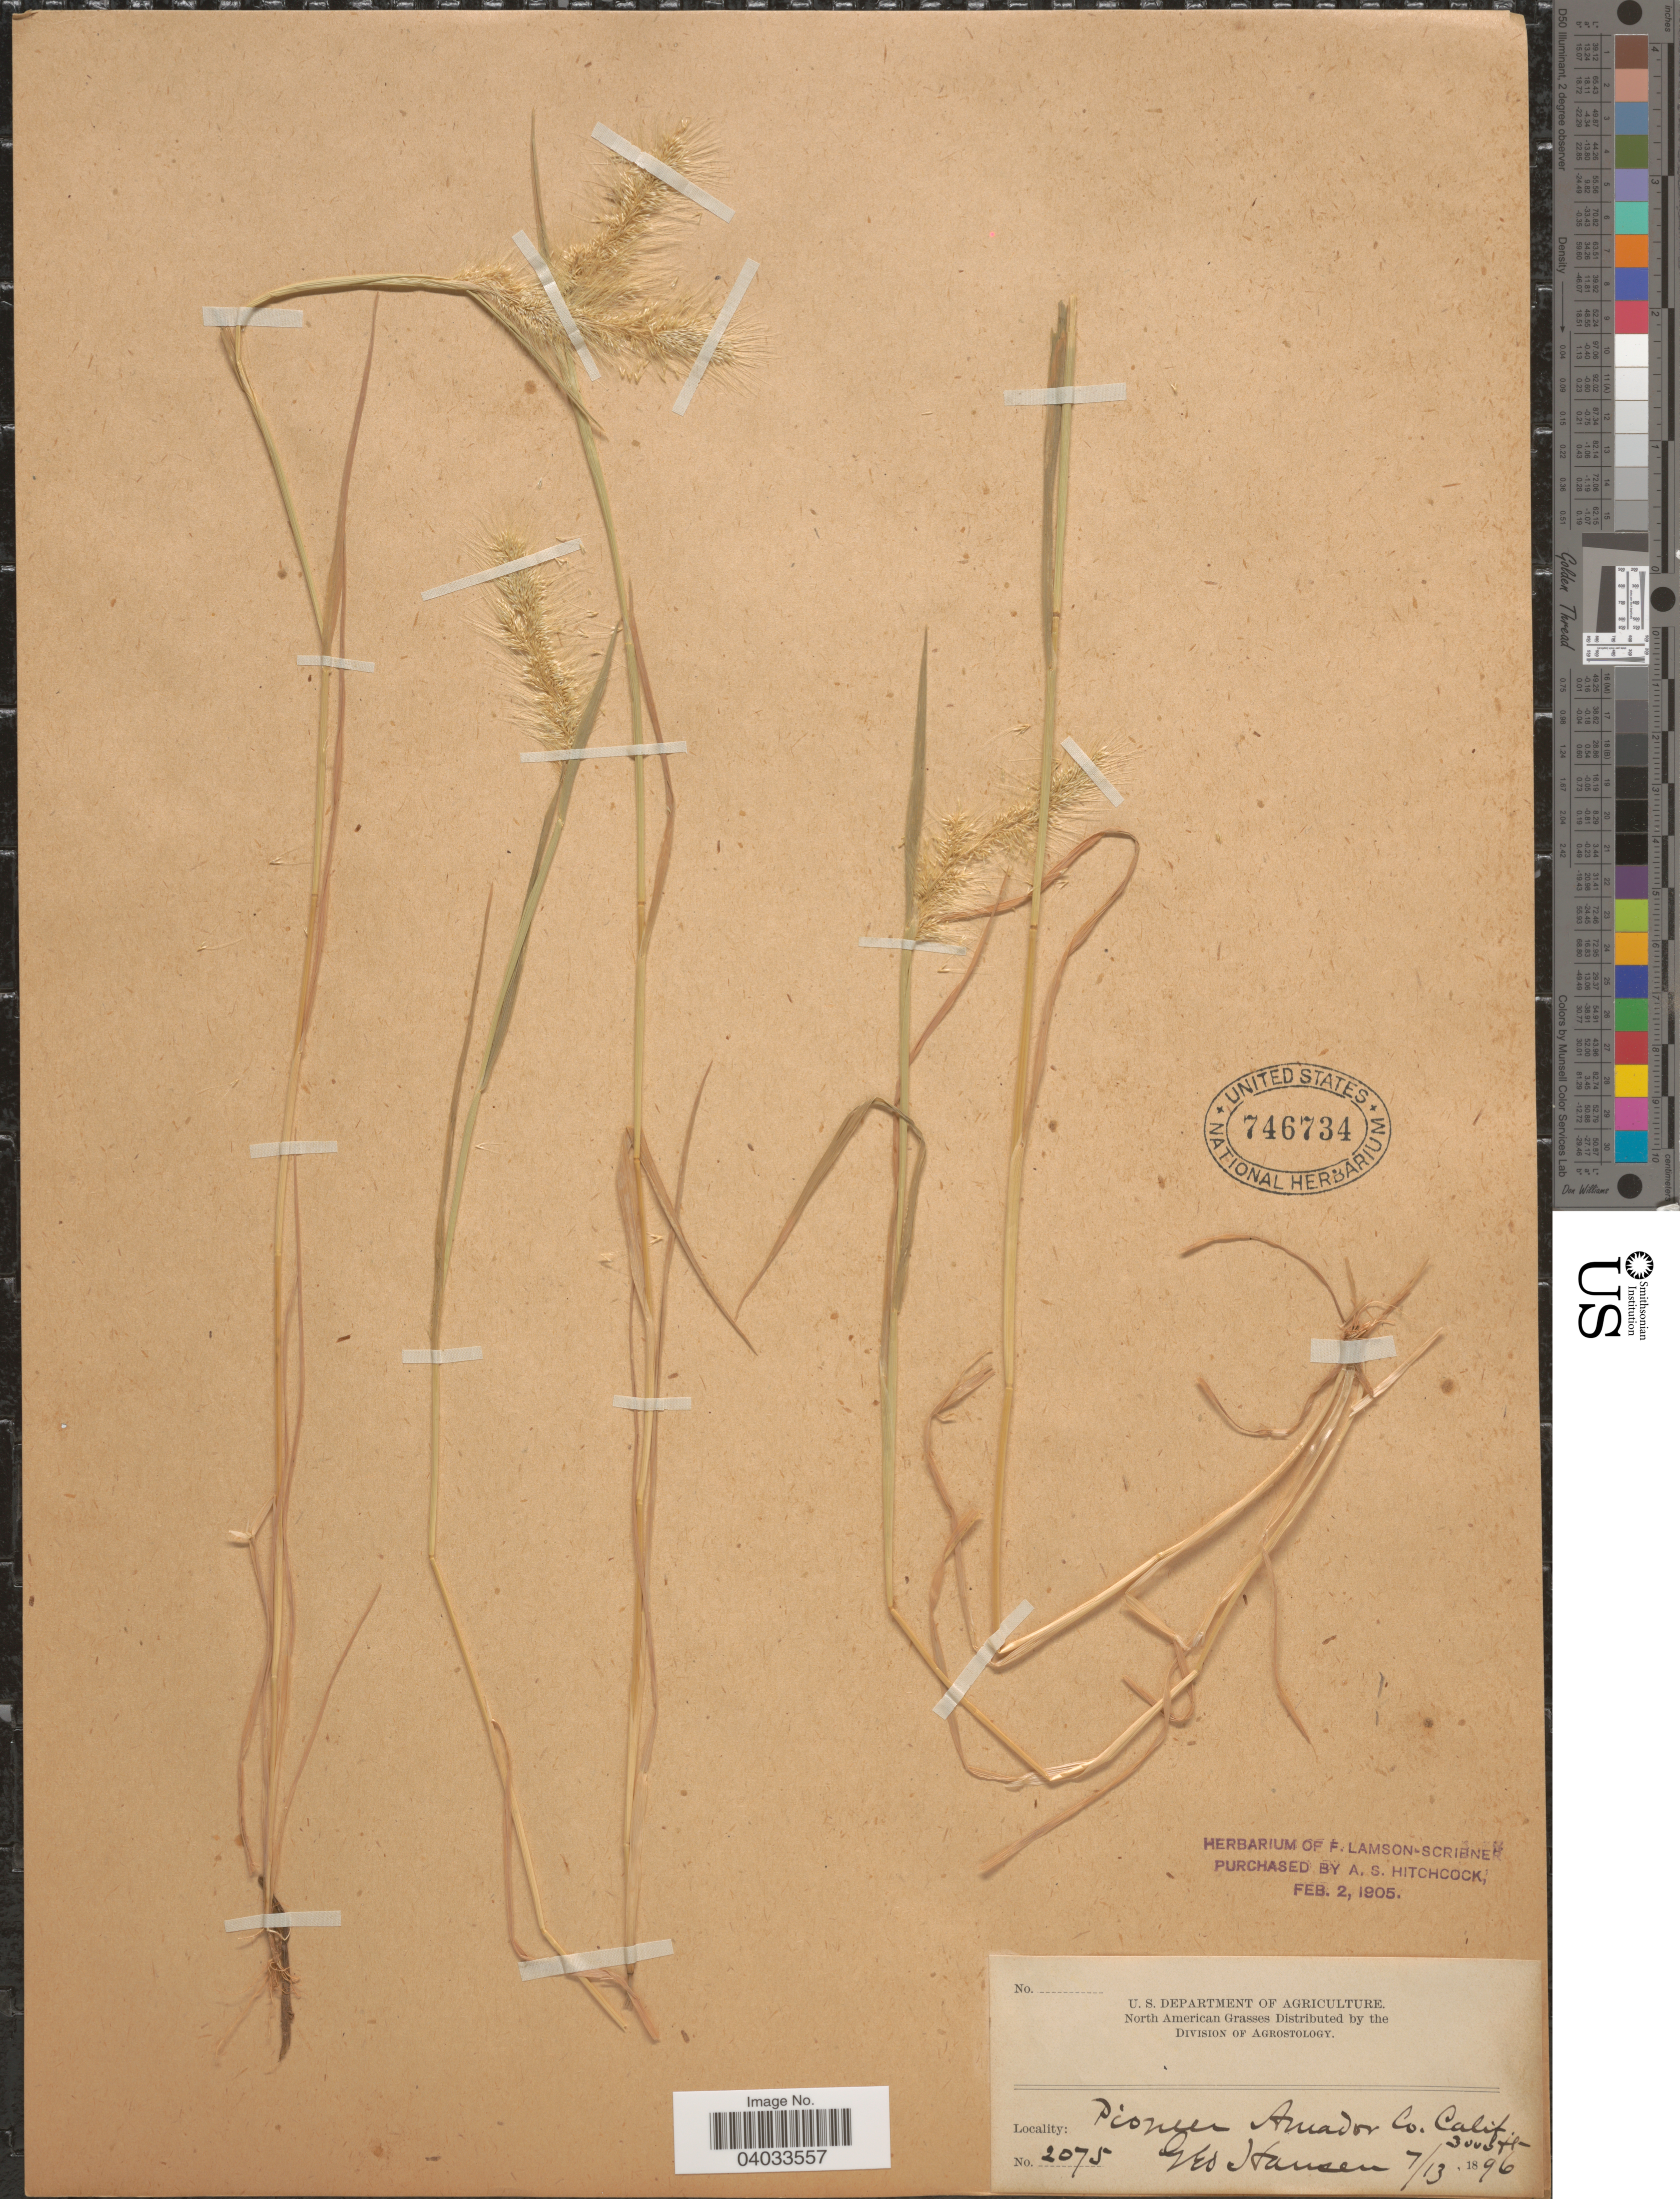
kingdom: Plantae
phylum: Tracheophyta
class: Liliopsida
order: Poales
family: Poaceae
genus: Polypogon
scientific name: Polypogon maritimus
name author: Willd.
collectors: G. Hansen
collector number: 2075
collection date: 1896-07-13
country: United States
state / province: California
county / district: Amador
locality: Pioneer Amador Co.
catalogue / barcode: US 746734